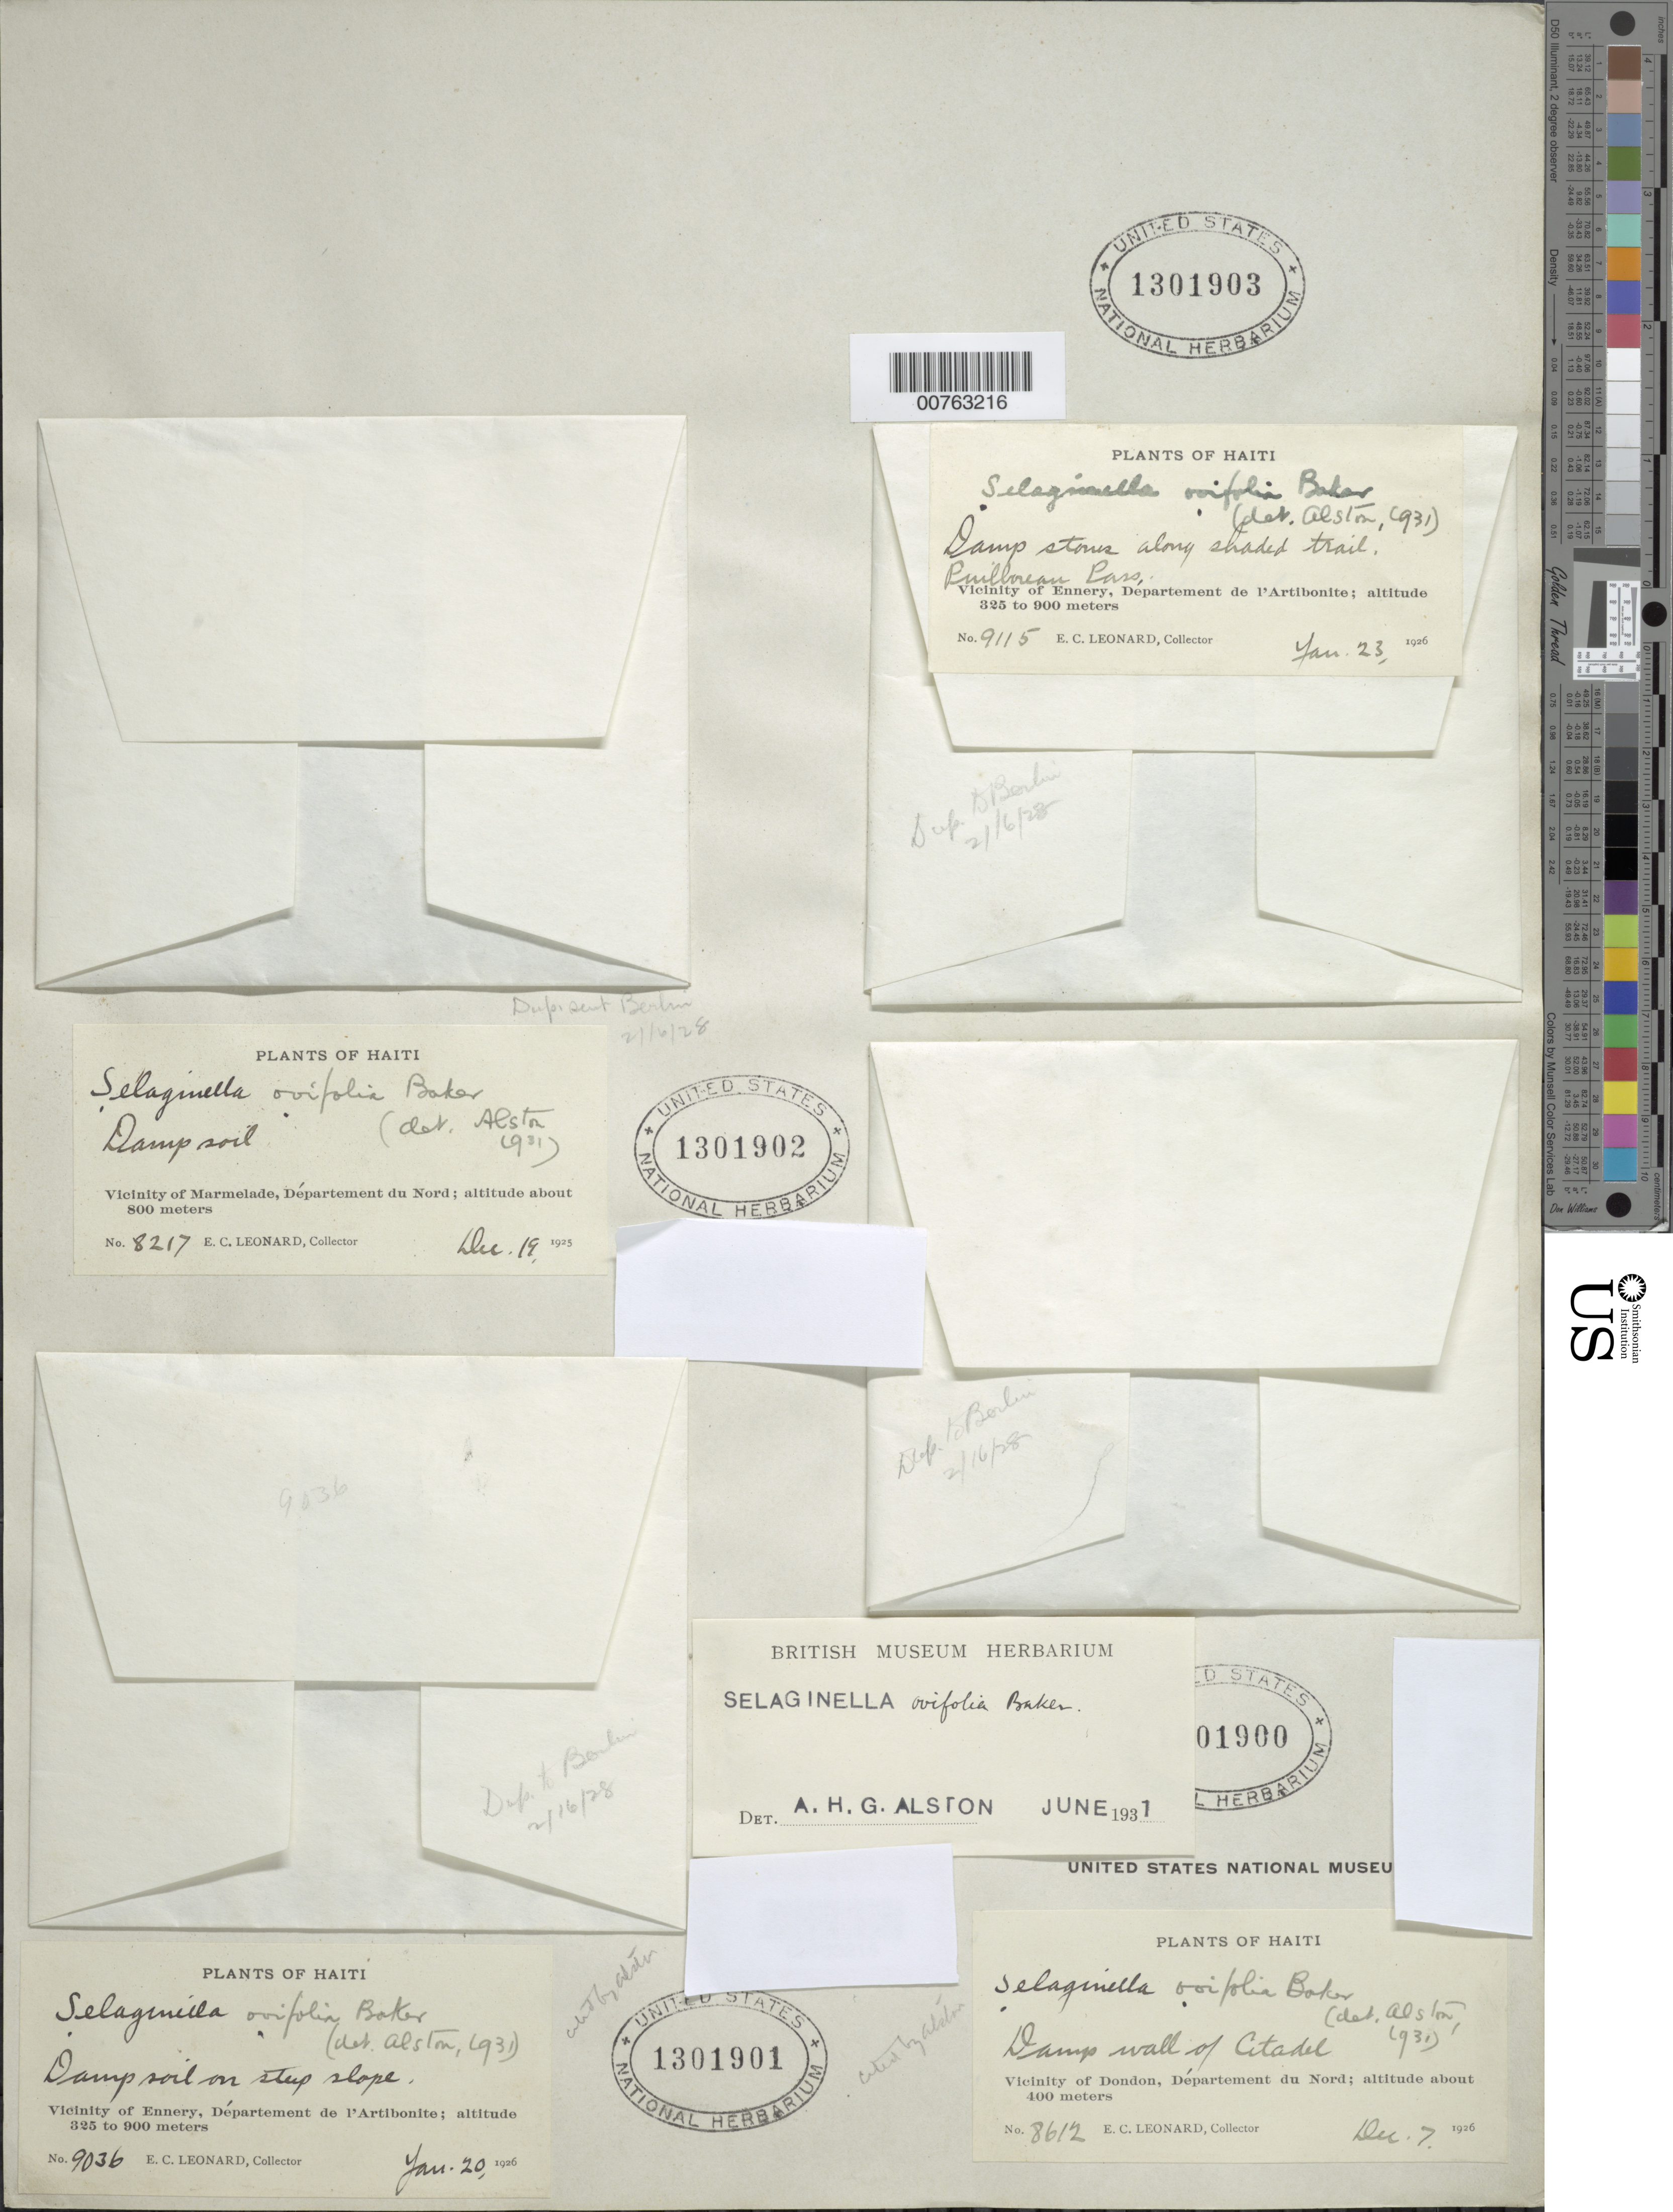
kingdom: Plantae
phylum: Tracheophyta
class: Lycopodiopsida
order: Selaginellales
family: Selaginellaceae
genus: Selaginella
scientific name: Selaginella ovifolia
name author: Baker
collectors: E. C. Leonard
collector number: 9115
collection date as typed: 23 Jan 1926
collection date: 1926-01-23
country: Haiti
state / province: Artibonite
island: Hispaniola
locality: Vicinity of Ennery. Departement de l'Artibonite. Pouilloneau Pass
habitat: Damp stones along shaded trail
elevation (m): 325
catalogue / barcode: US 1301903